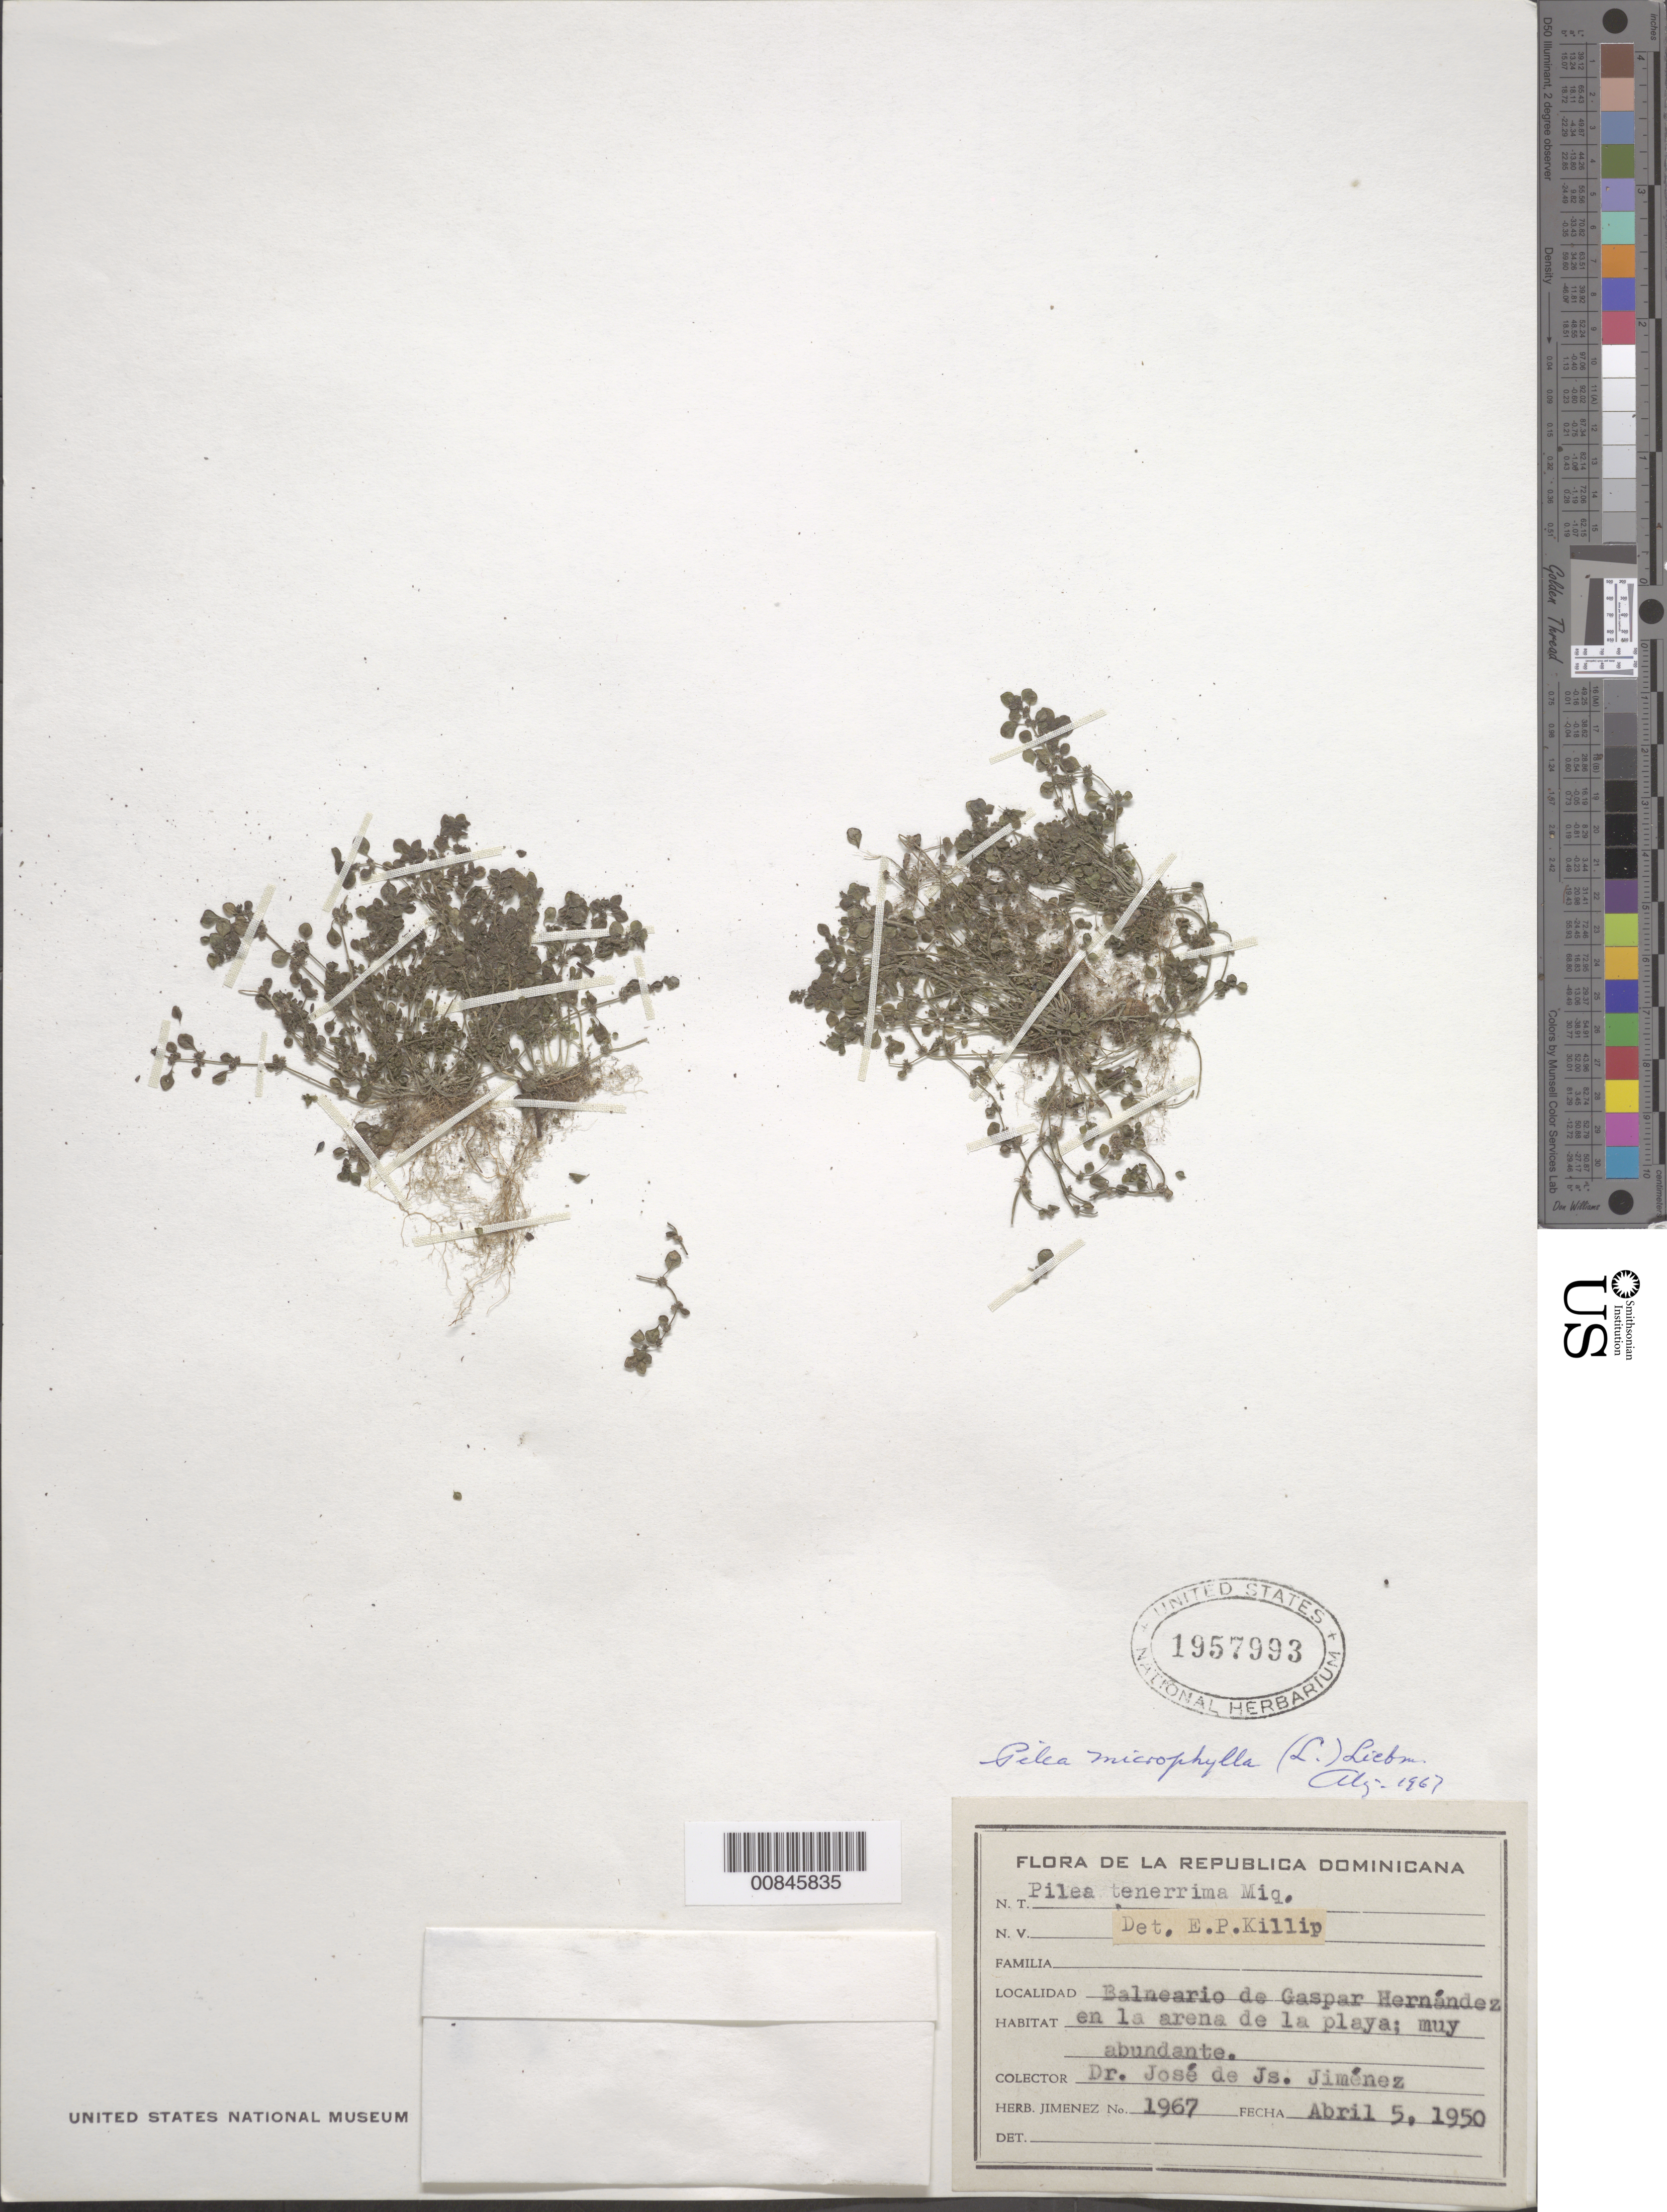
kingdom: Plantae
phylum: Tracheophyta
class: Magnoliopsida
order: Rosales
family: Urticaceae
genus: Pilea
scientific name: Pilea microphylla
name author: (L.) Liebm.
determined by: Liogier, Alain H.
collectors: J. J. Jiménez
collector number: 1967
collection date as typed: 05 Apr 1950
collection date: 1950-04-05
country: Dominican Republic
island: Hispaniola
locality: Balneario de Gaspar Hernández.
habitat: En la arena de la playa.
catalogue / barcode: US 1957993